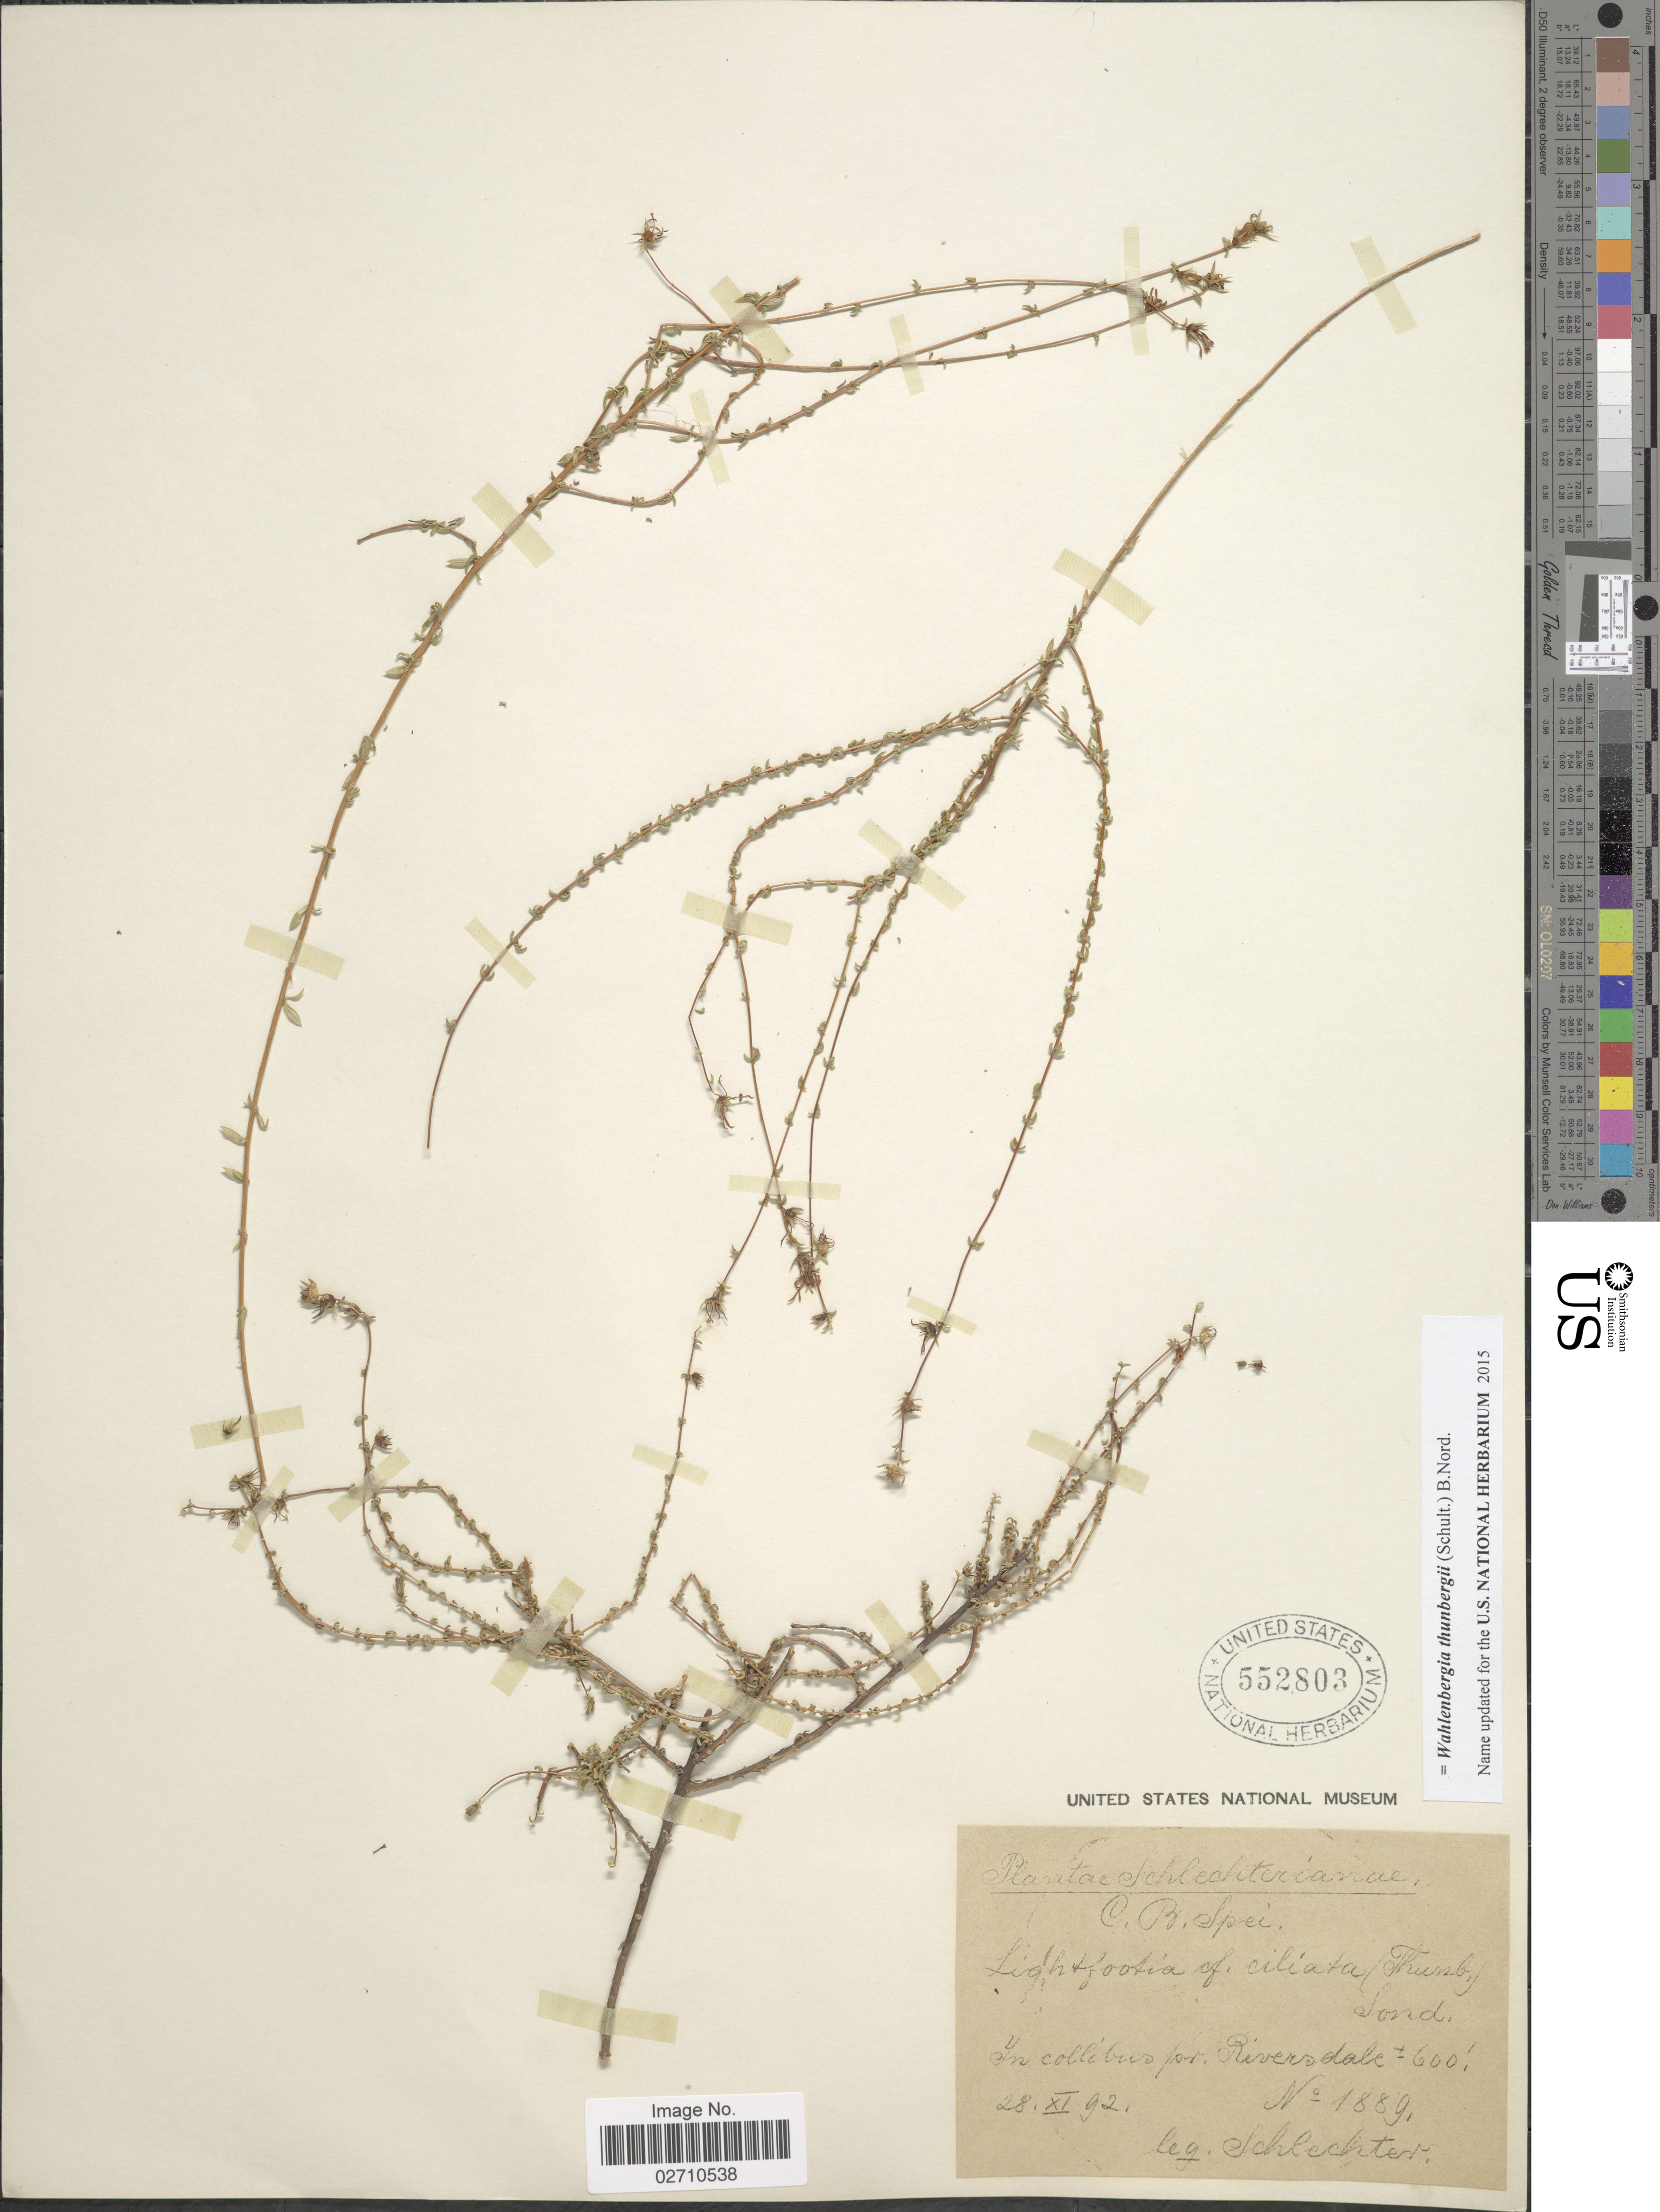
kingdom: Plantae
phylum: Tracheophyta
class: Magnoliopsida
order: Asterales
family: Campanulaceae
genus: Wahlenbergia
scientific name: Wahlenbergia thunbergii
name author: (Roem. & Schult.) B. Nord.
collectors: Schlechter, --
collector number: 1889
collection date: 1892-11-28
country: South Africa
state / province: Western Cape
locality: C. B. Spei. In collibus pr. Riversdale.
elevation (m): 183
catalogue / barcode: US 552803